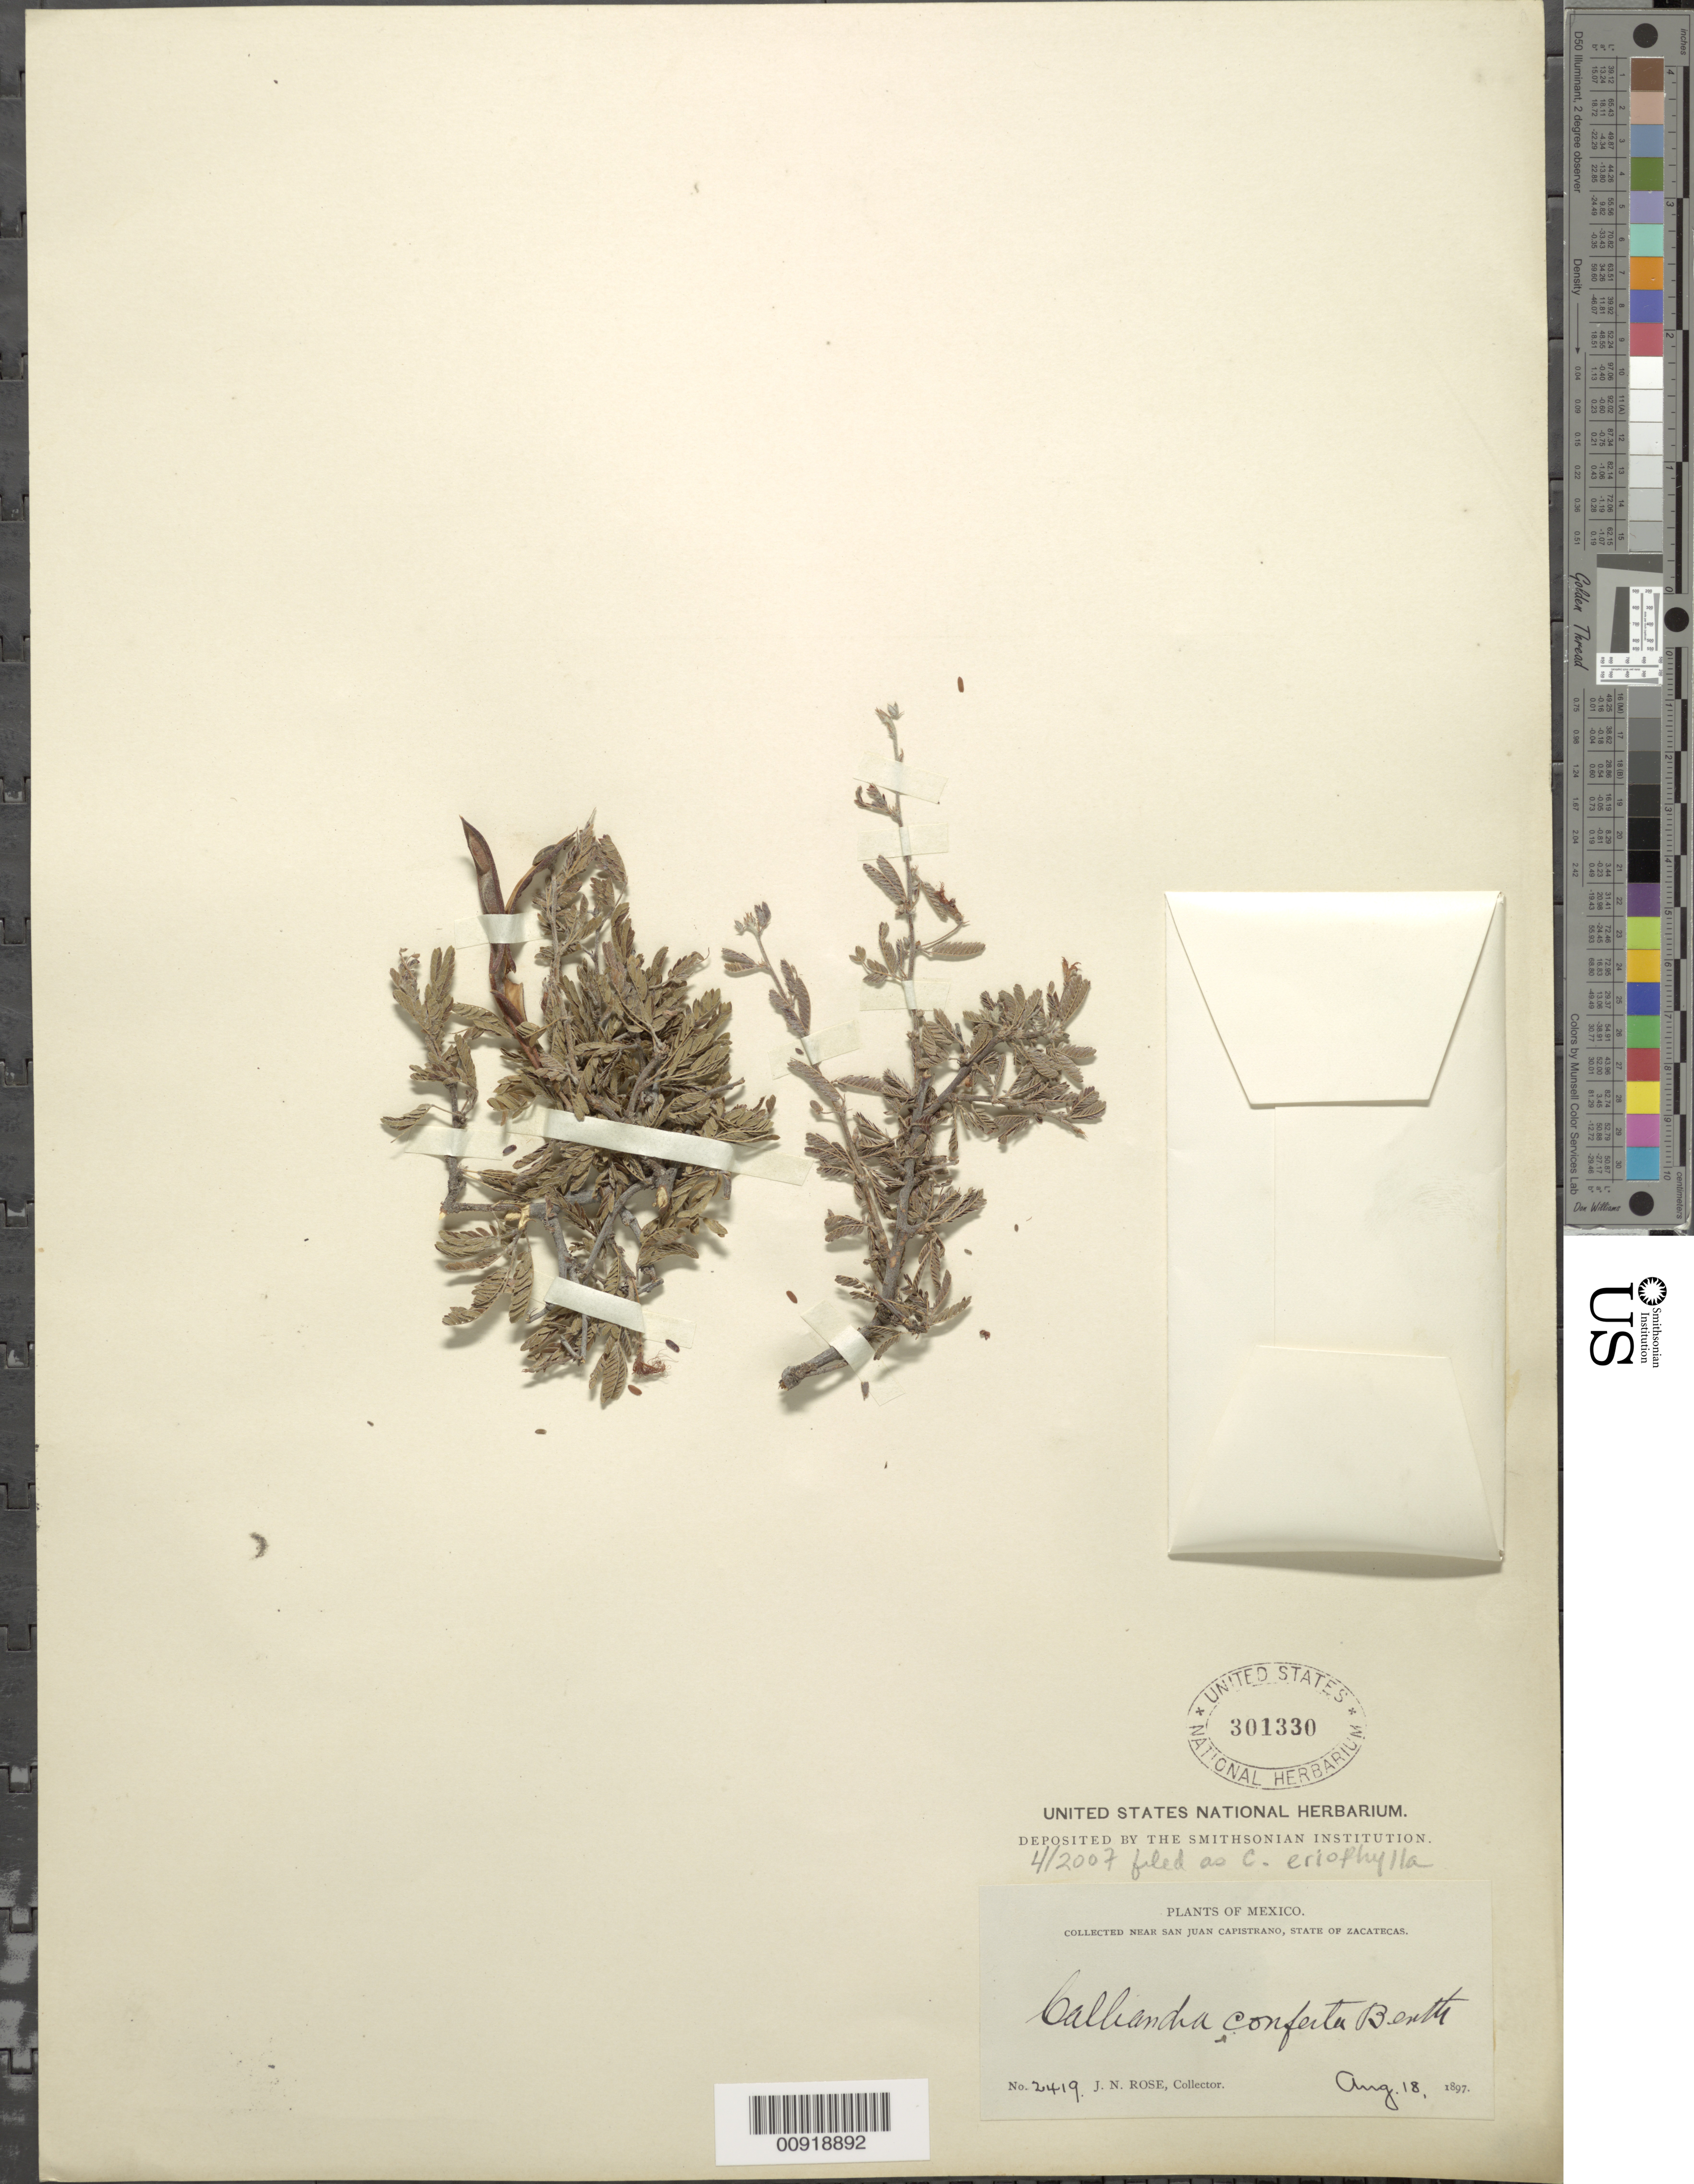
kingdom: Plantae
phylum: Tracheophyta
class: Magnoliopsida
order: Fabales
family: Fabaceae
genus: Calliandra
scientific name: Calliandra eriophylla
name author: Benth.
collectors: J. N. Rose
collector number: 2419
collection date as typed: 18 Aug 1897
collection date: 1897-08-18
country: Mexico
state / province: Zacatecas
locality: Near San Juan Capistrano, State of Zacatecas.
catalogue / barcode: US 301330